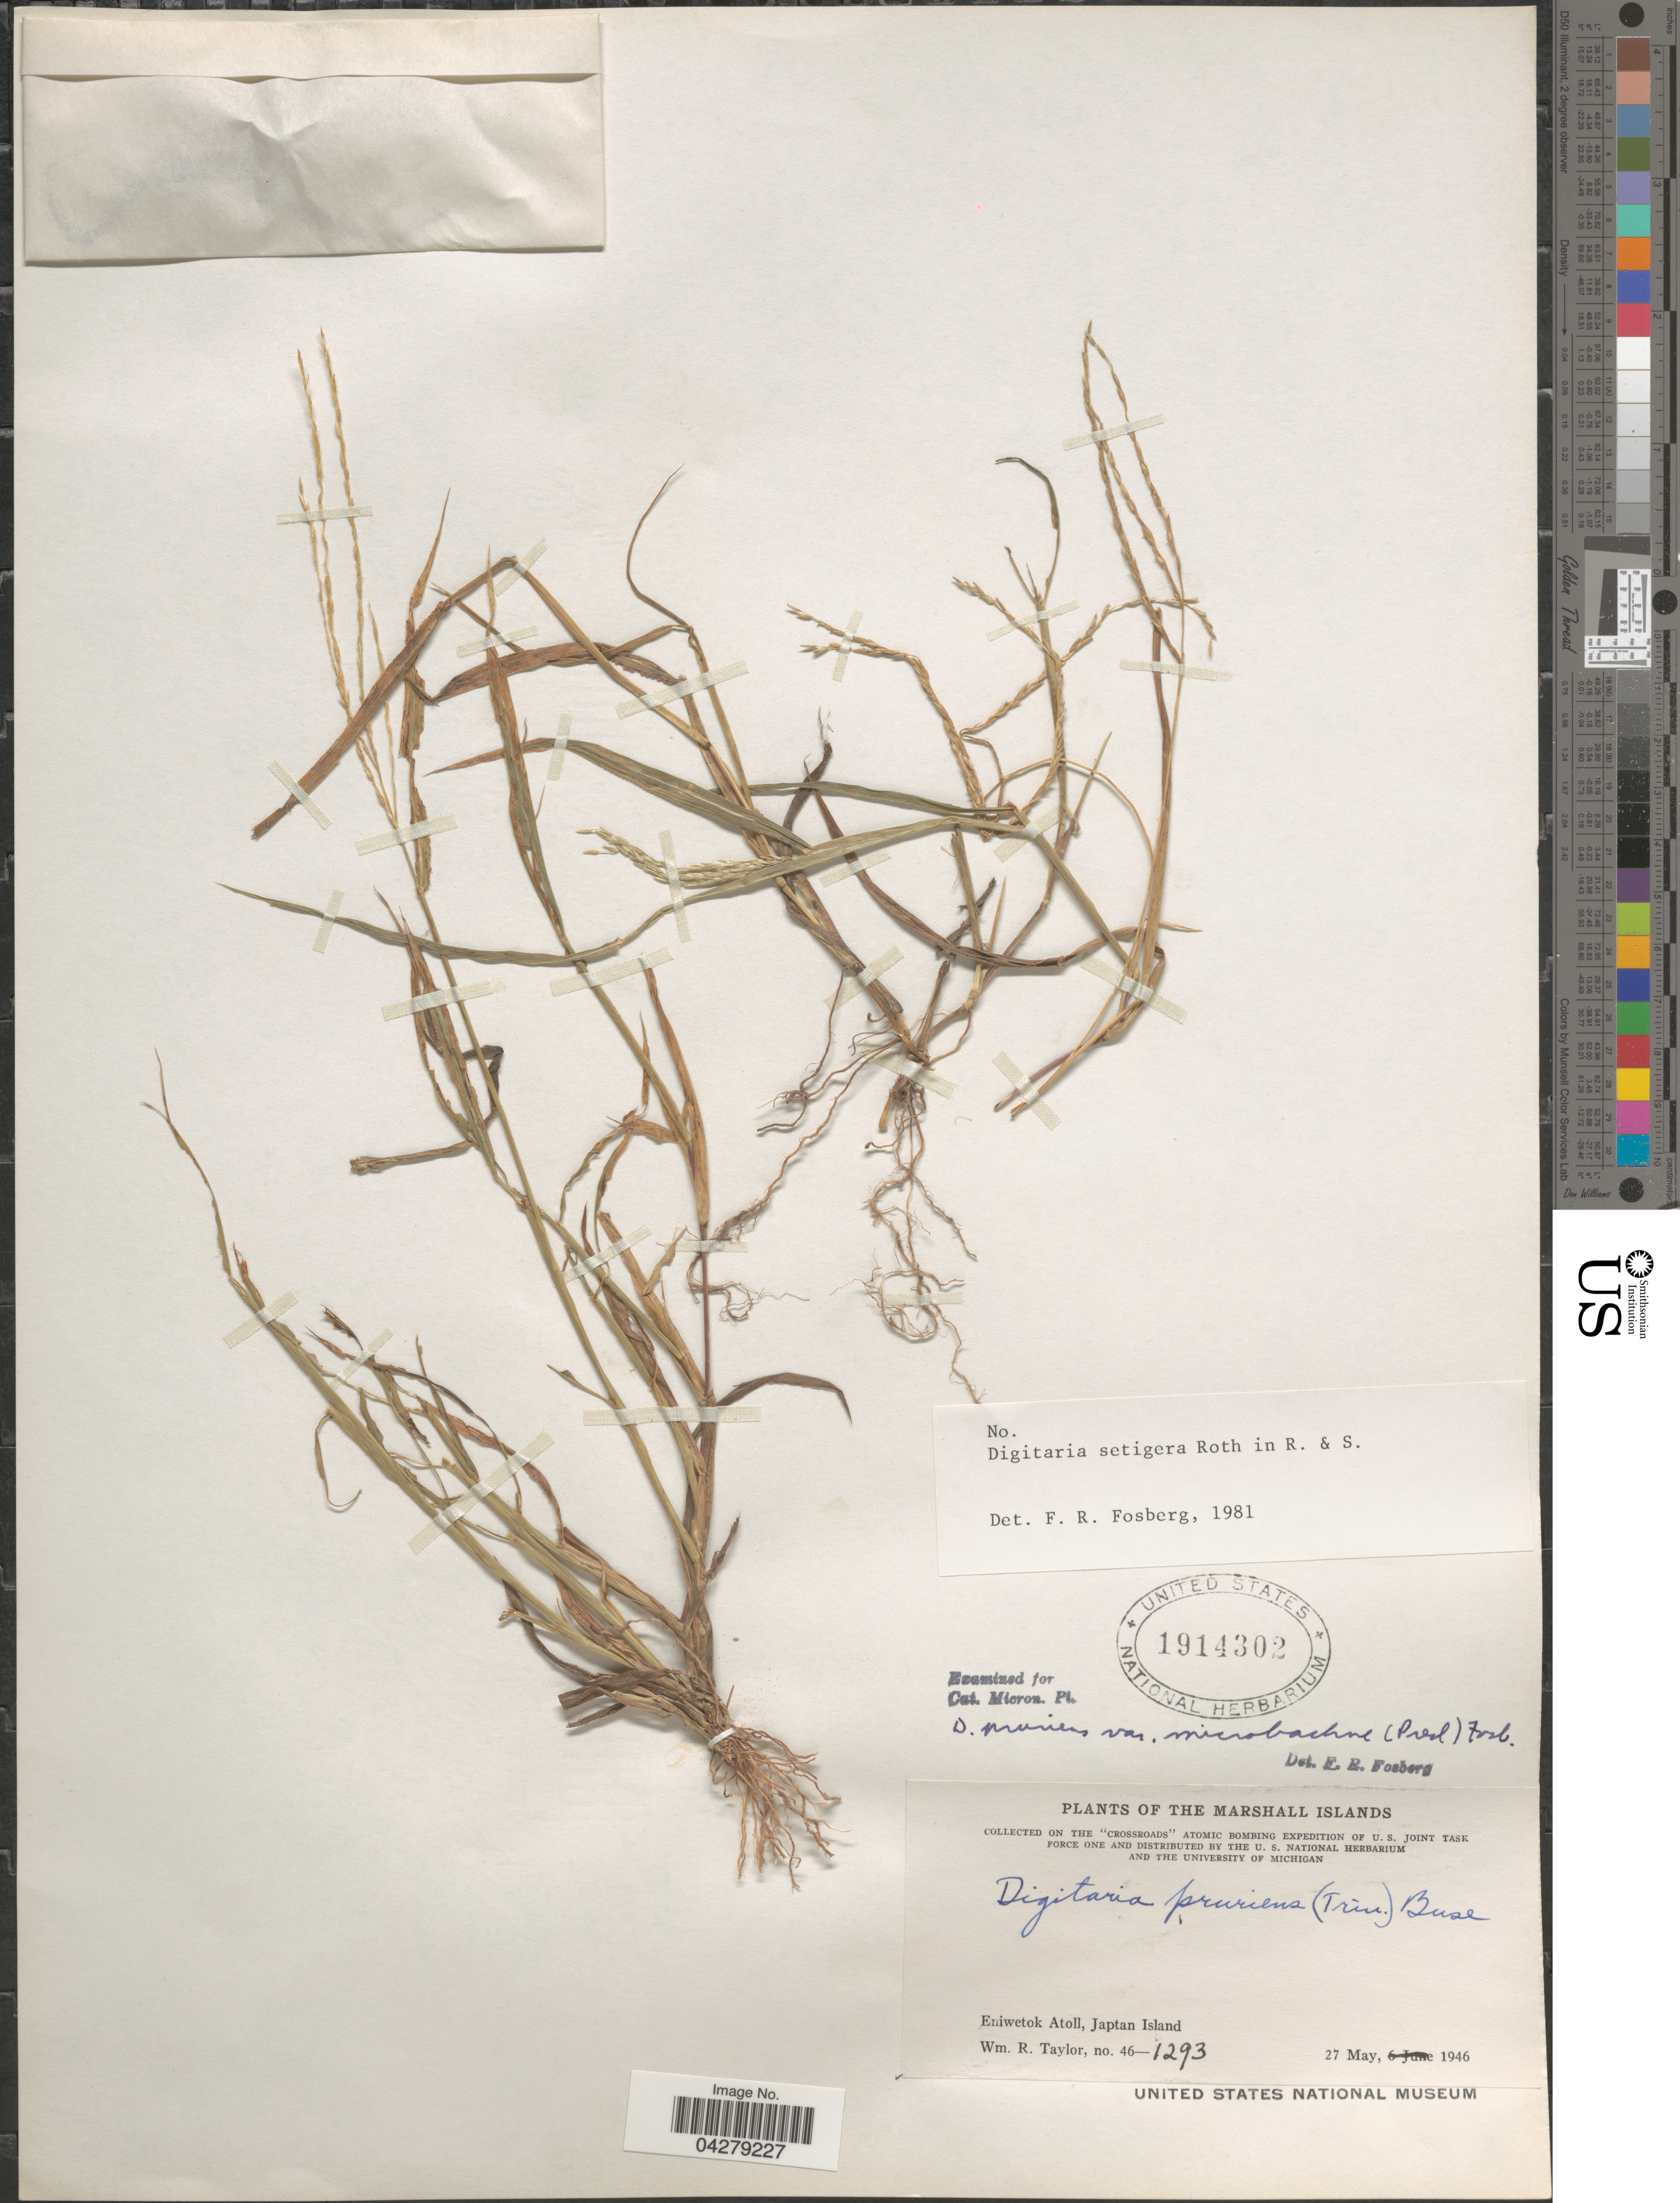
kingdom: Plantae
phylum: Tracheophyta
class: Liliopsida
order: Poales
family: Poaceae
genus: Digitaria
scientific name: Digitaria setigera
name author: Roth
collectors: W. R. Taylor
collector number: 46-1293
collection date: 1946-05-27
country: Marshall Islands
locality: On the "Crossroads" Atomic Bombing Expedition of U.S. Joint Task Force One. Eniwetok Atoll, Japtan Island.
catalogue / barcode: US 1914302